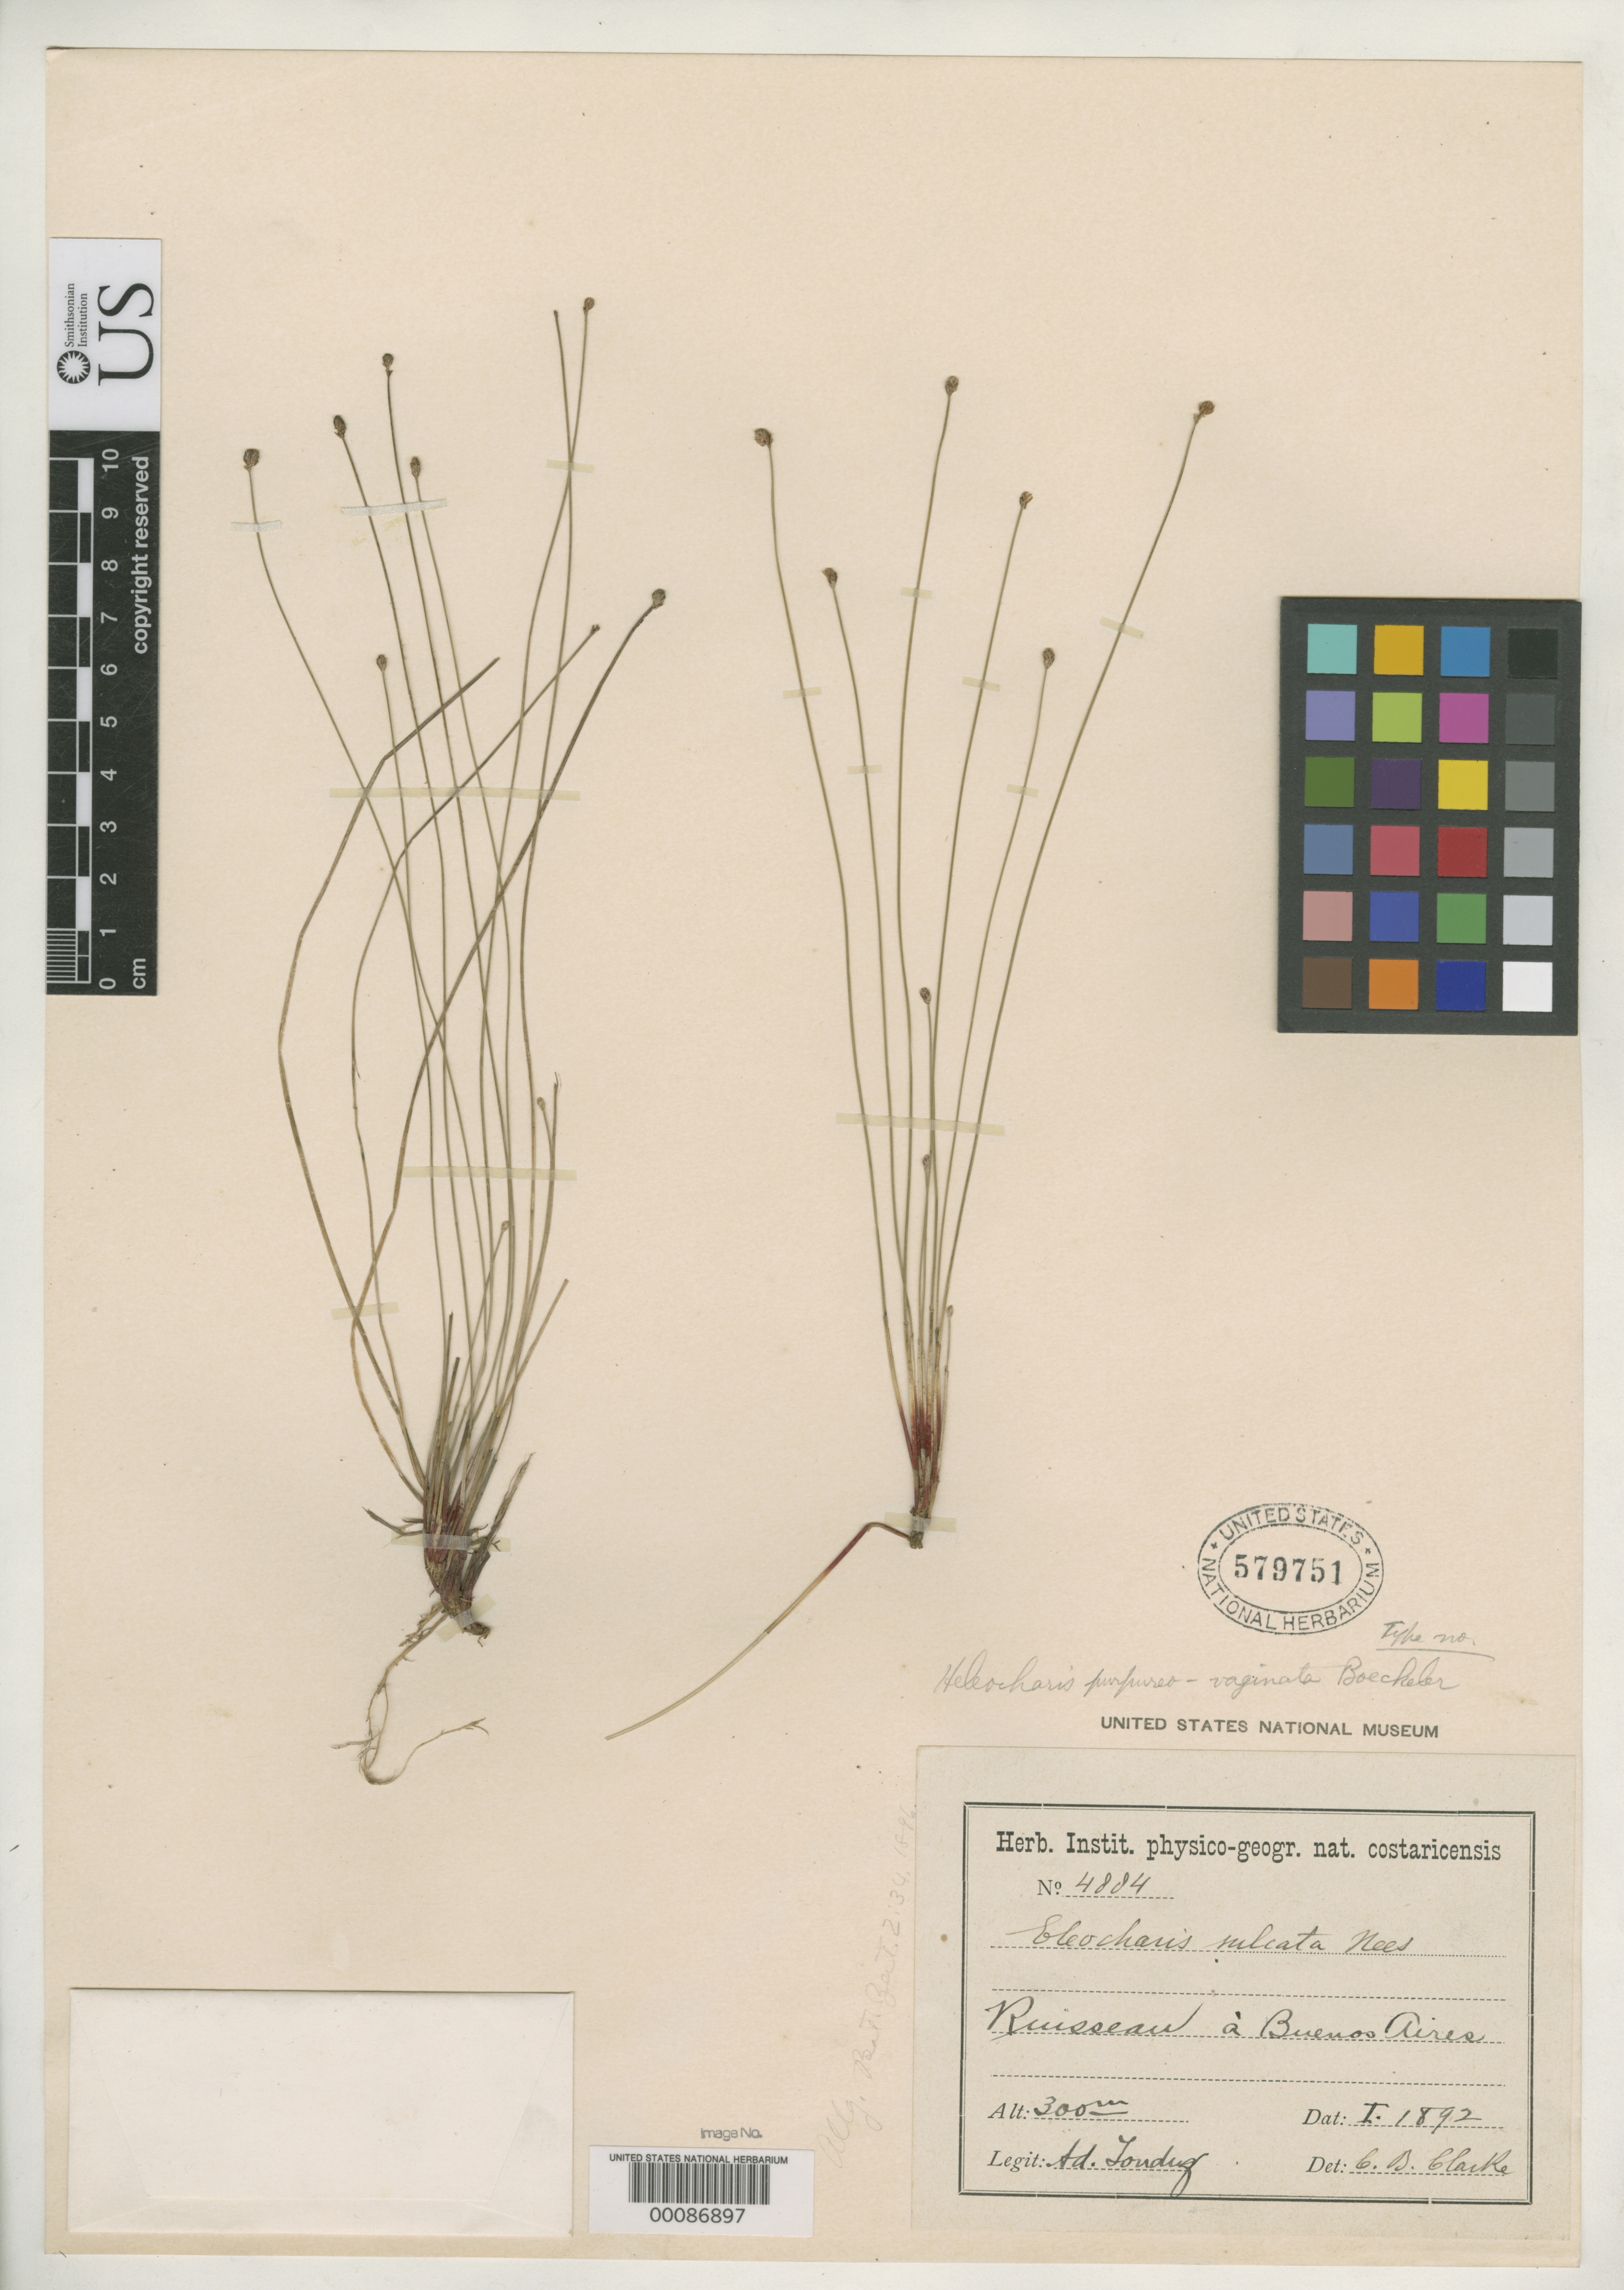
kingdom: Plantae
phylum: Tracheophyta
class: Liliopsida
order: Poales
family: Cyperaceae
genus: Heleocharis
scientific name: Heleocharis purpureo-vaginata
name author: Boeckeler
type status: Isotype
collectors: A. Tonduz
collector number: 4884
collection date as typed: Jan 1892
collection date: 1892-01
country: Costa Rica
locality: Ruisseau a Buenos Aires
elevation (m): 300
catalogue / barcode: US 579751